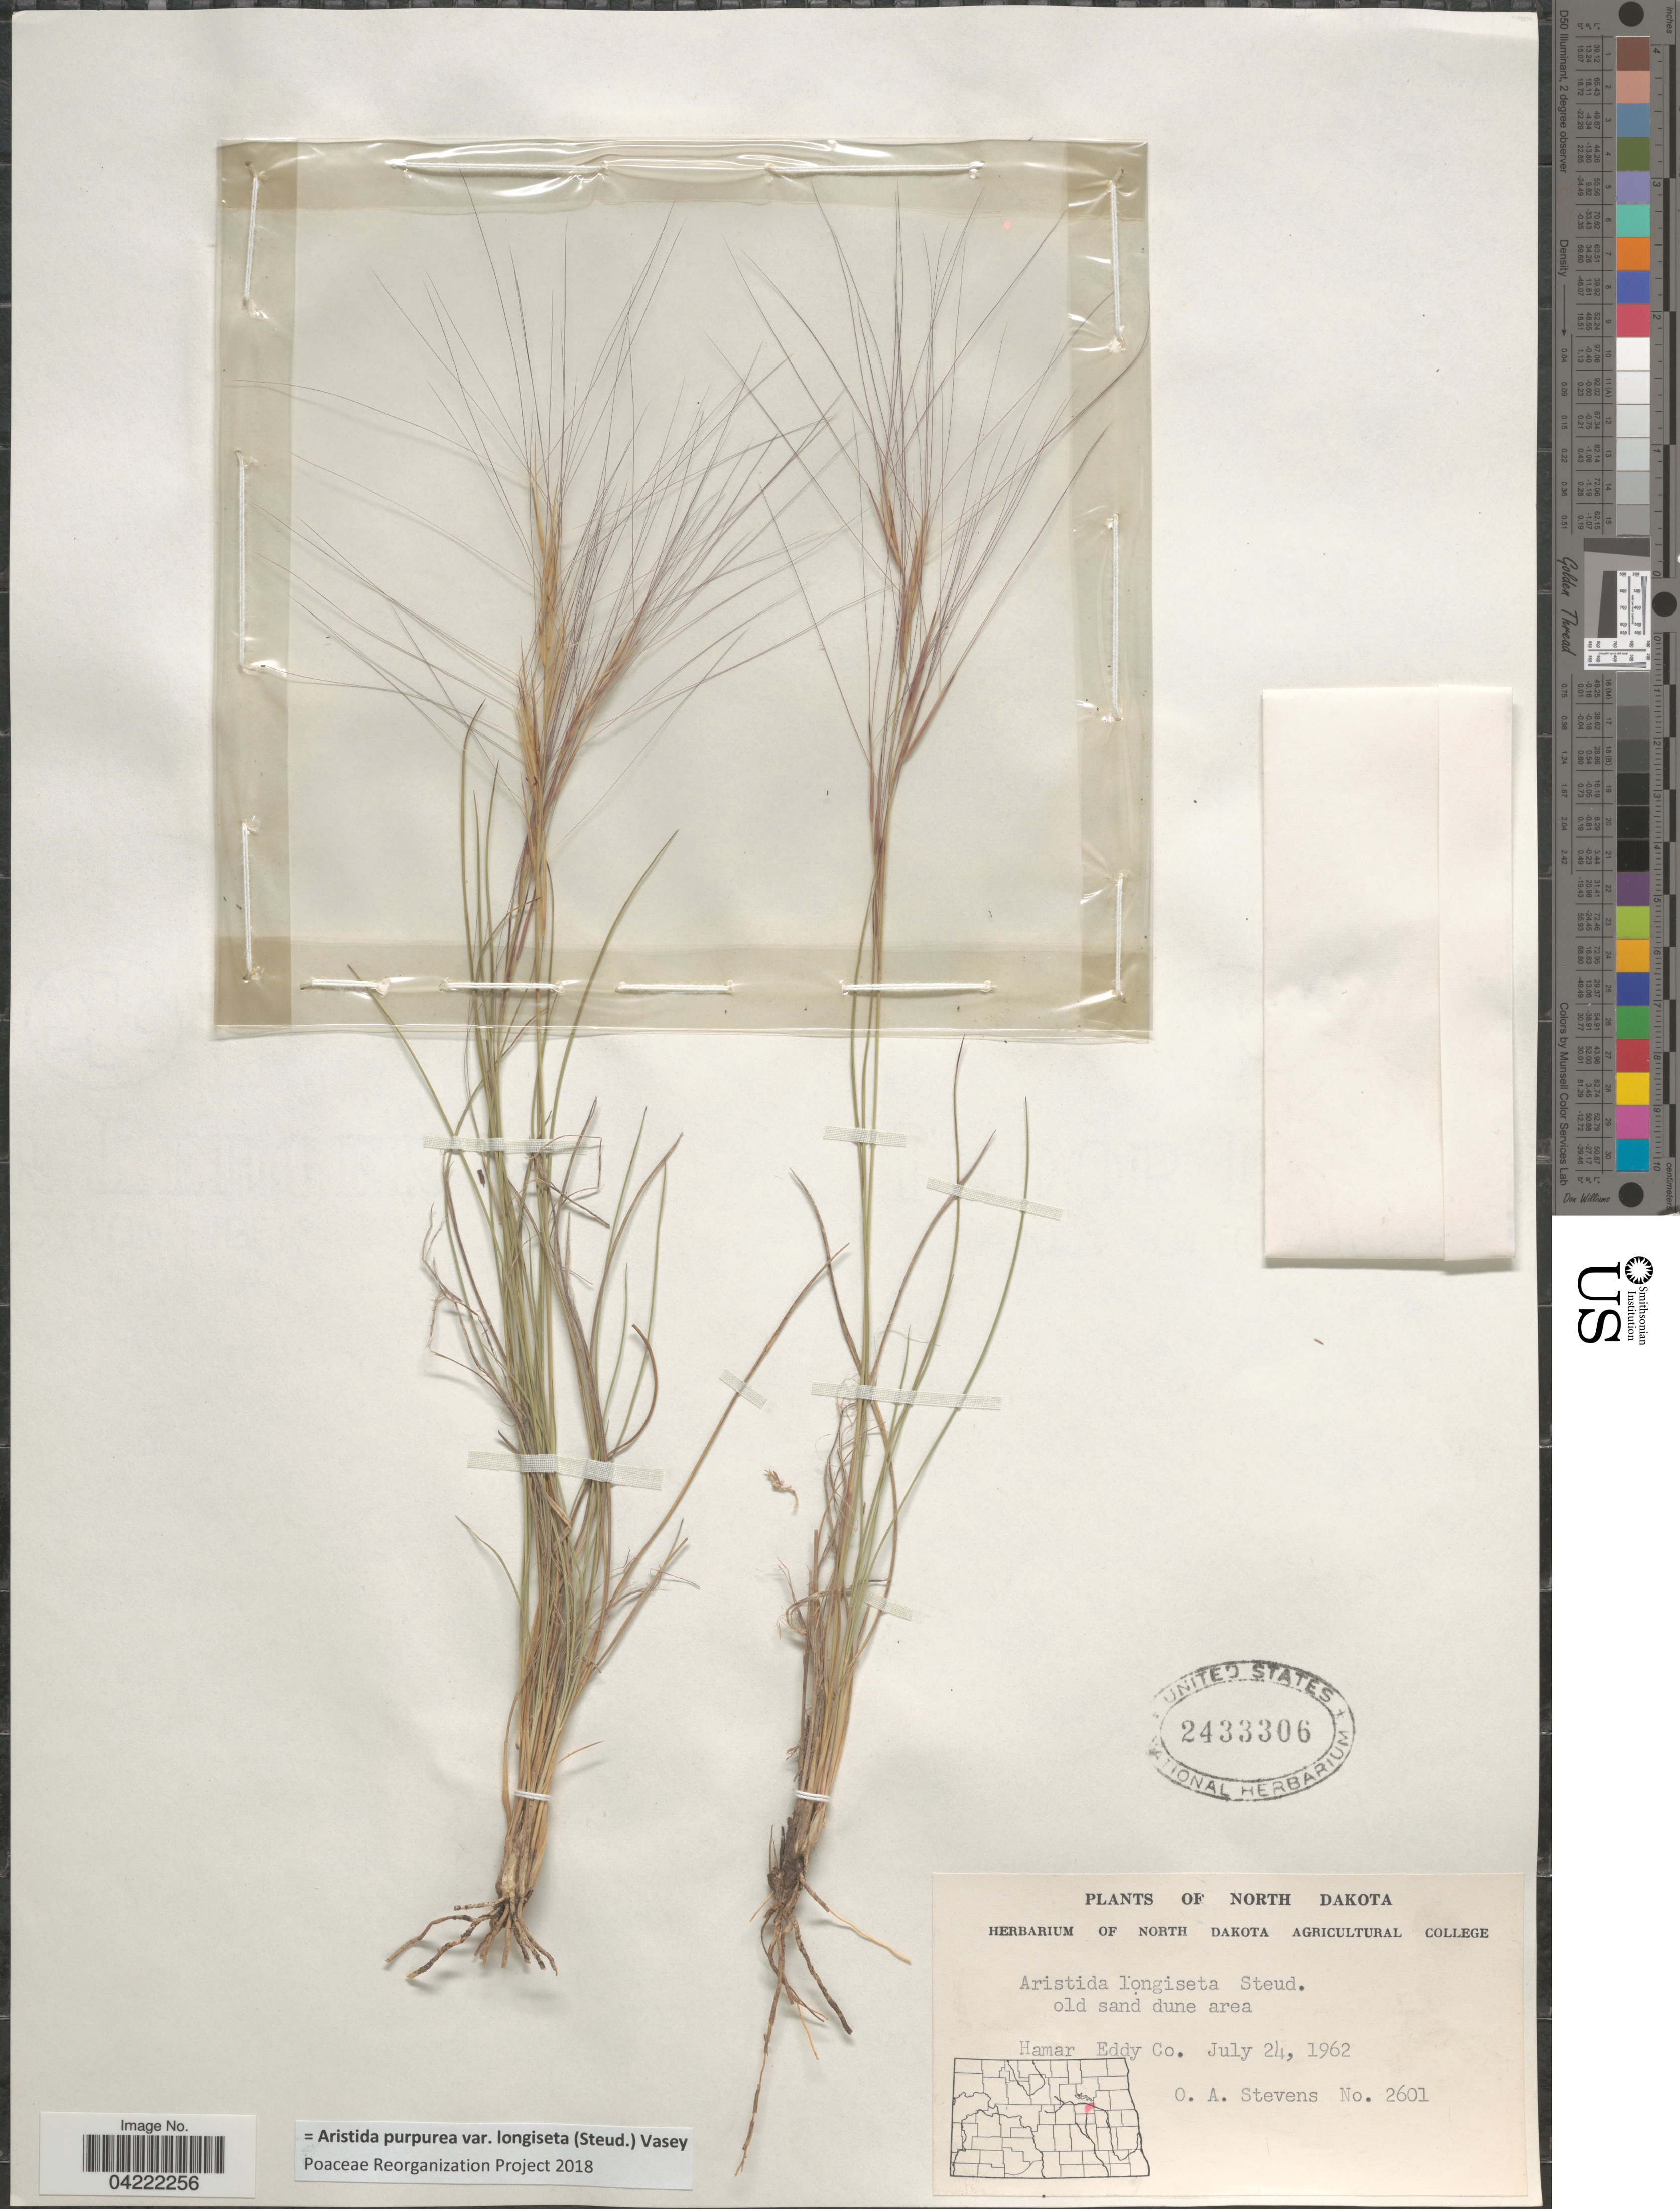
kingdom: Plantae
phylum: Tracheophyta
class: Liliopsida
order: Poales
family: Poaceae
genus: Aristida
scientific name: Aristida purpurea var. longiseta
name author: (Steud.) Vasey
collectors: O. A. Stevens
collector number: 2601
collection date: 1962-07-24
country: United States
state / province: North Dakota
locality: Hamar Eddy Co.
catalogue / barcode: US 2433306